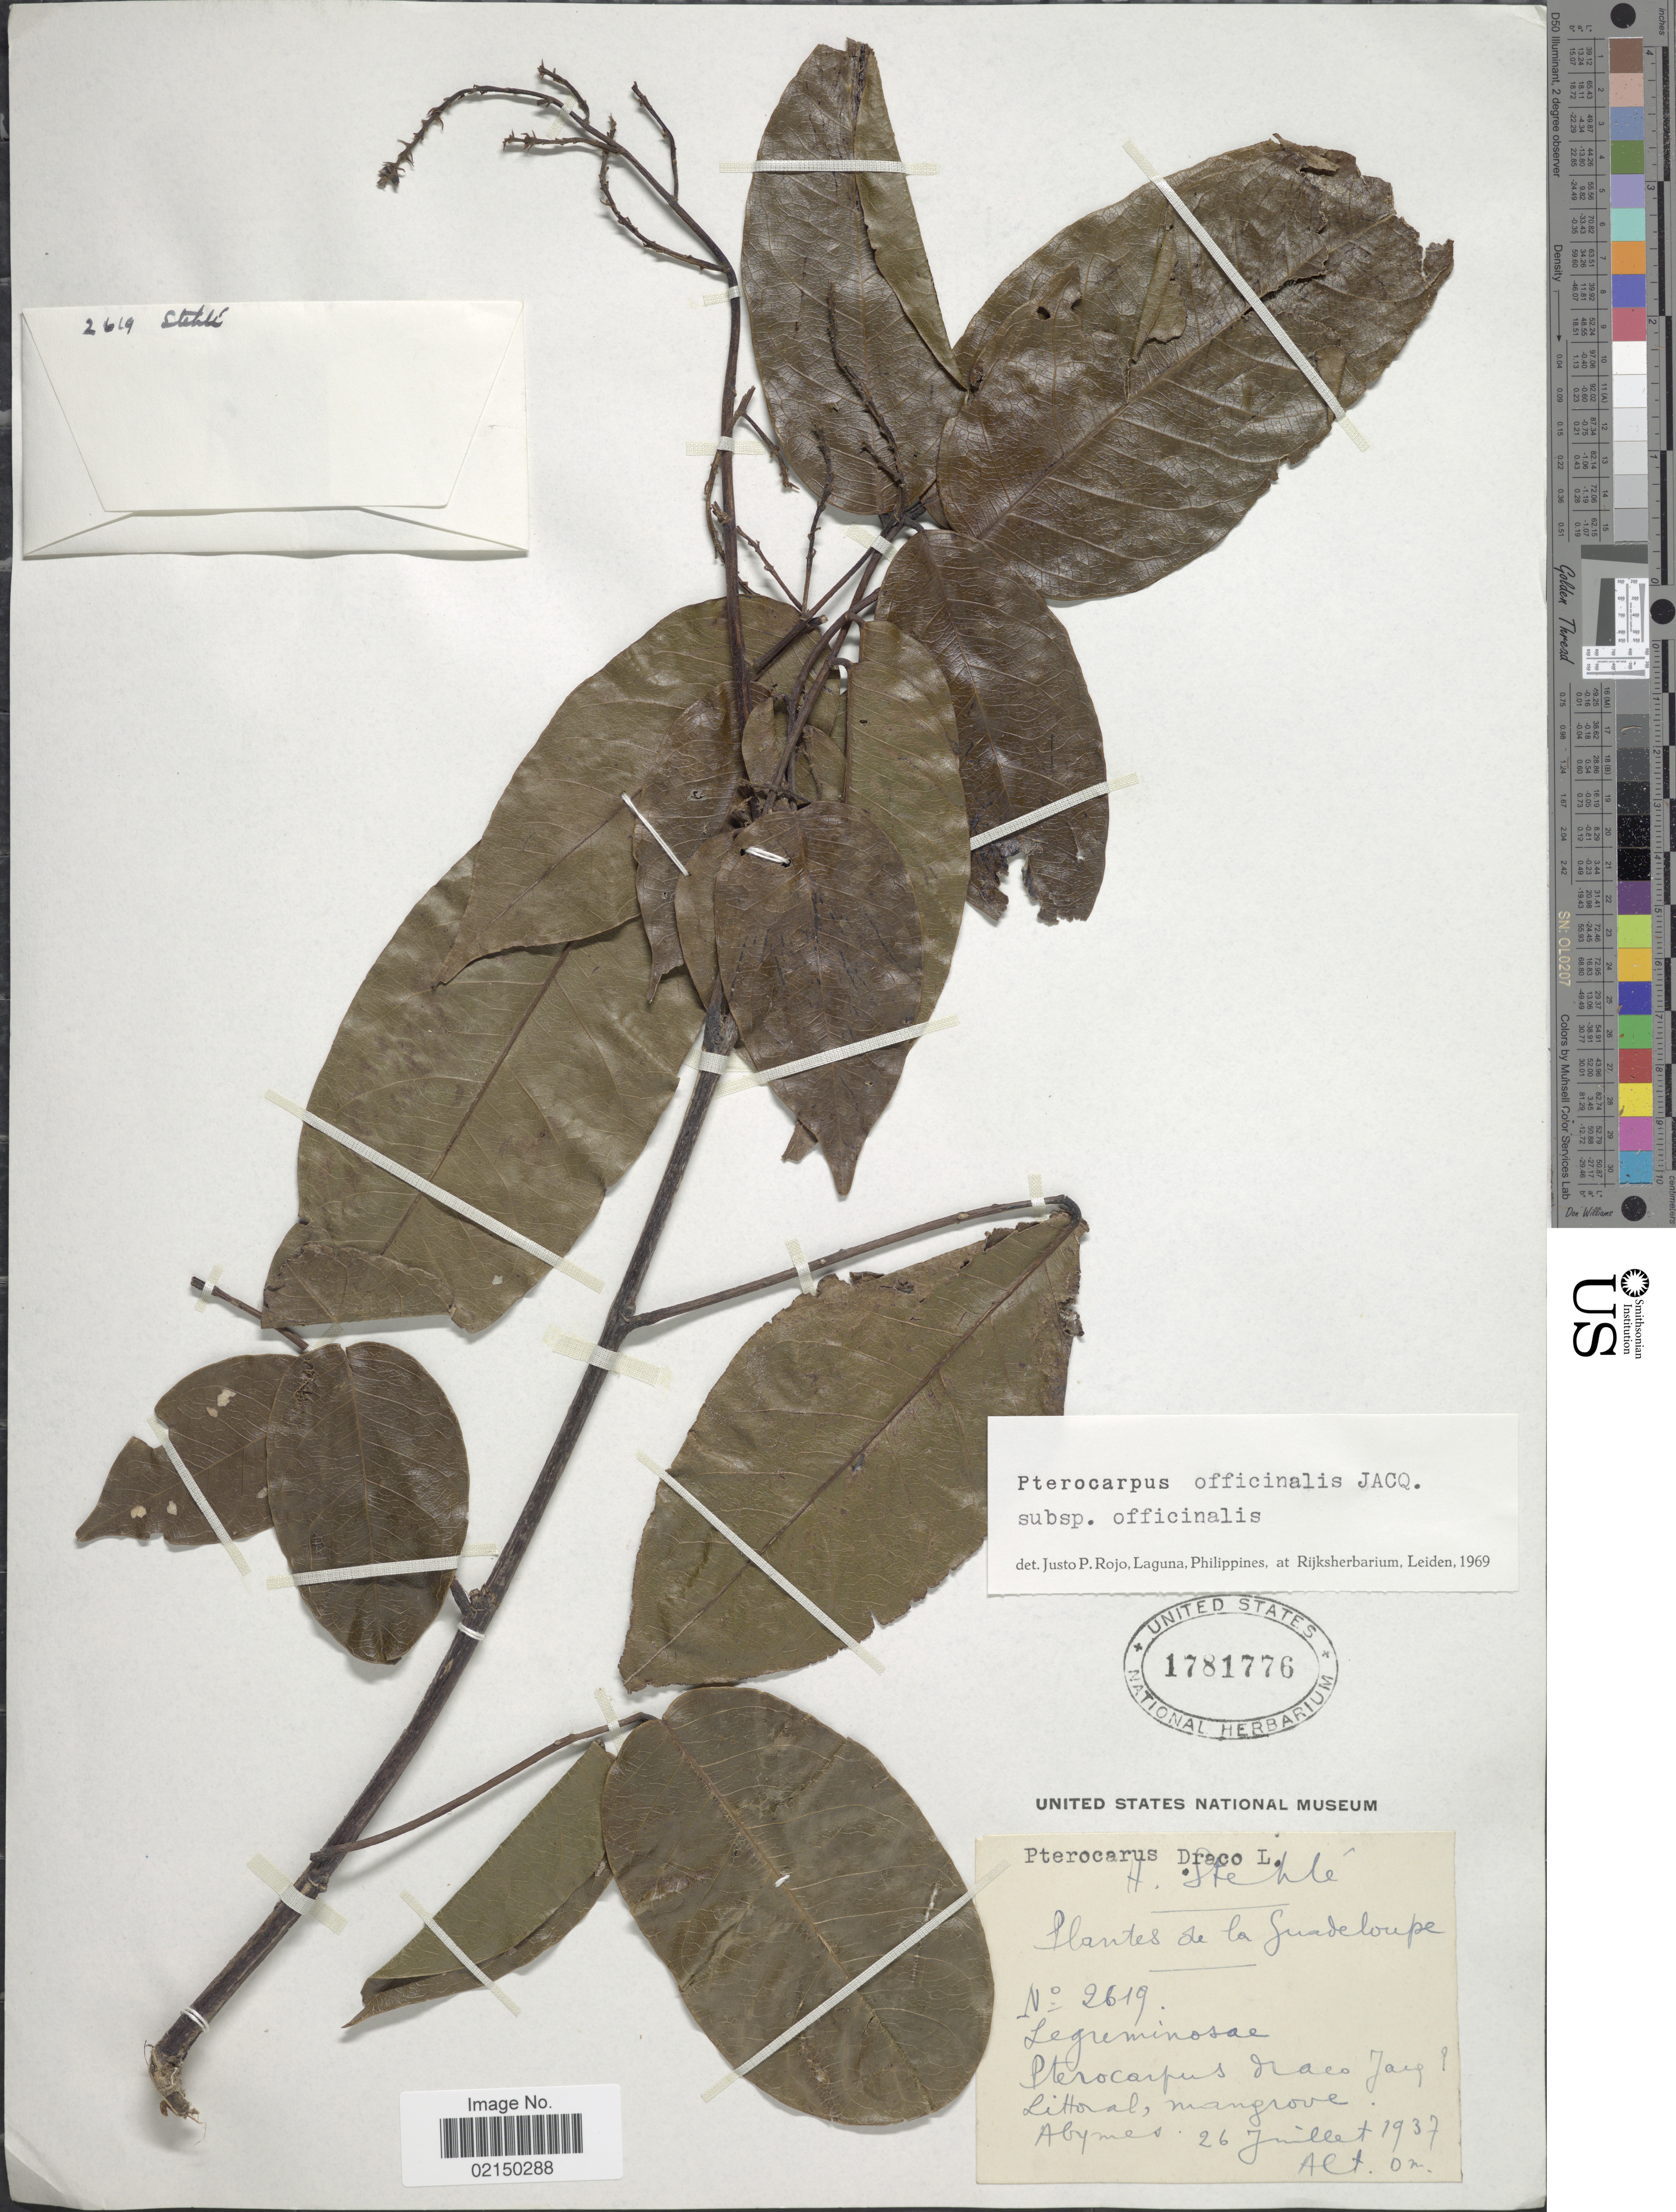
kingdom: Plantae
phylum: Tracheophyta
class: Magnoliopsida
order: Fabales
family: Fabaceae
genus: Pterocarpus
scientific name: Pterocarpus officinalis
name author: Jacq.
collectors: H. Stehlé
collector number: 2619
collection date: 1937-07-26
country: Guadeloupe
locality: Littoral mangrove, Abymes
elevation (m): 0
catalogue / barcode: US 1781776